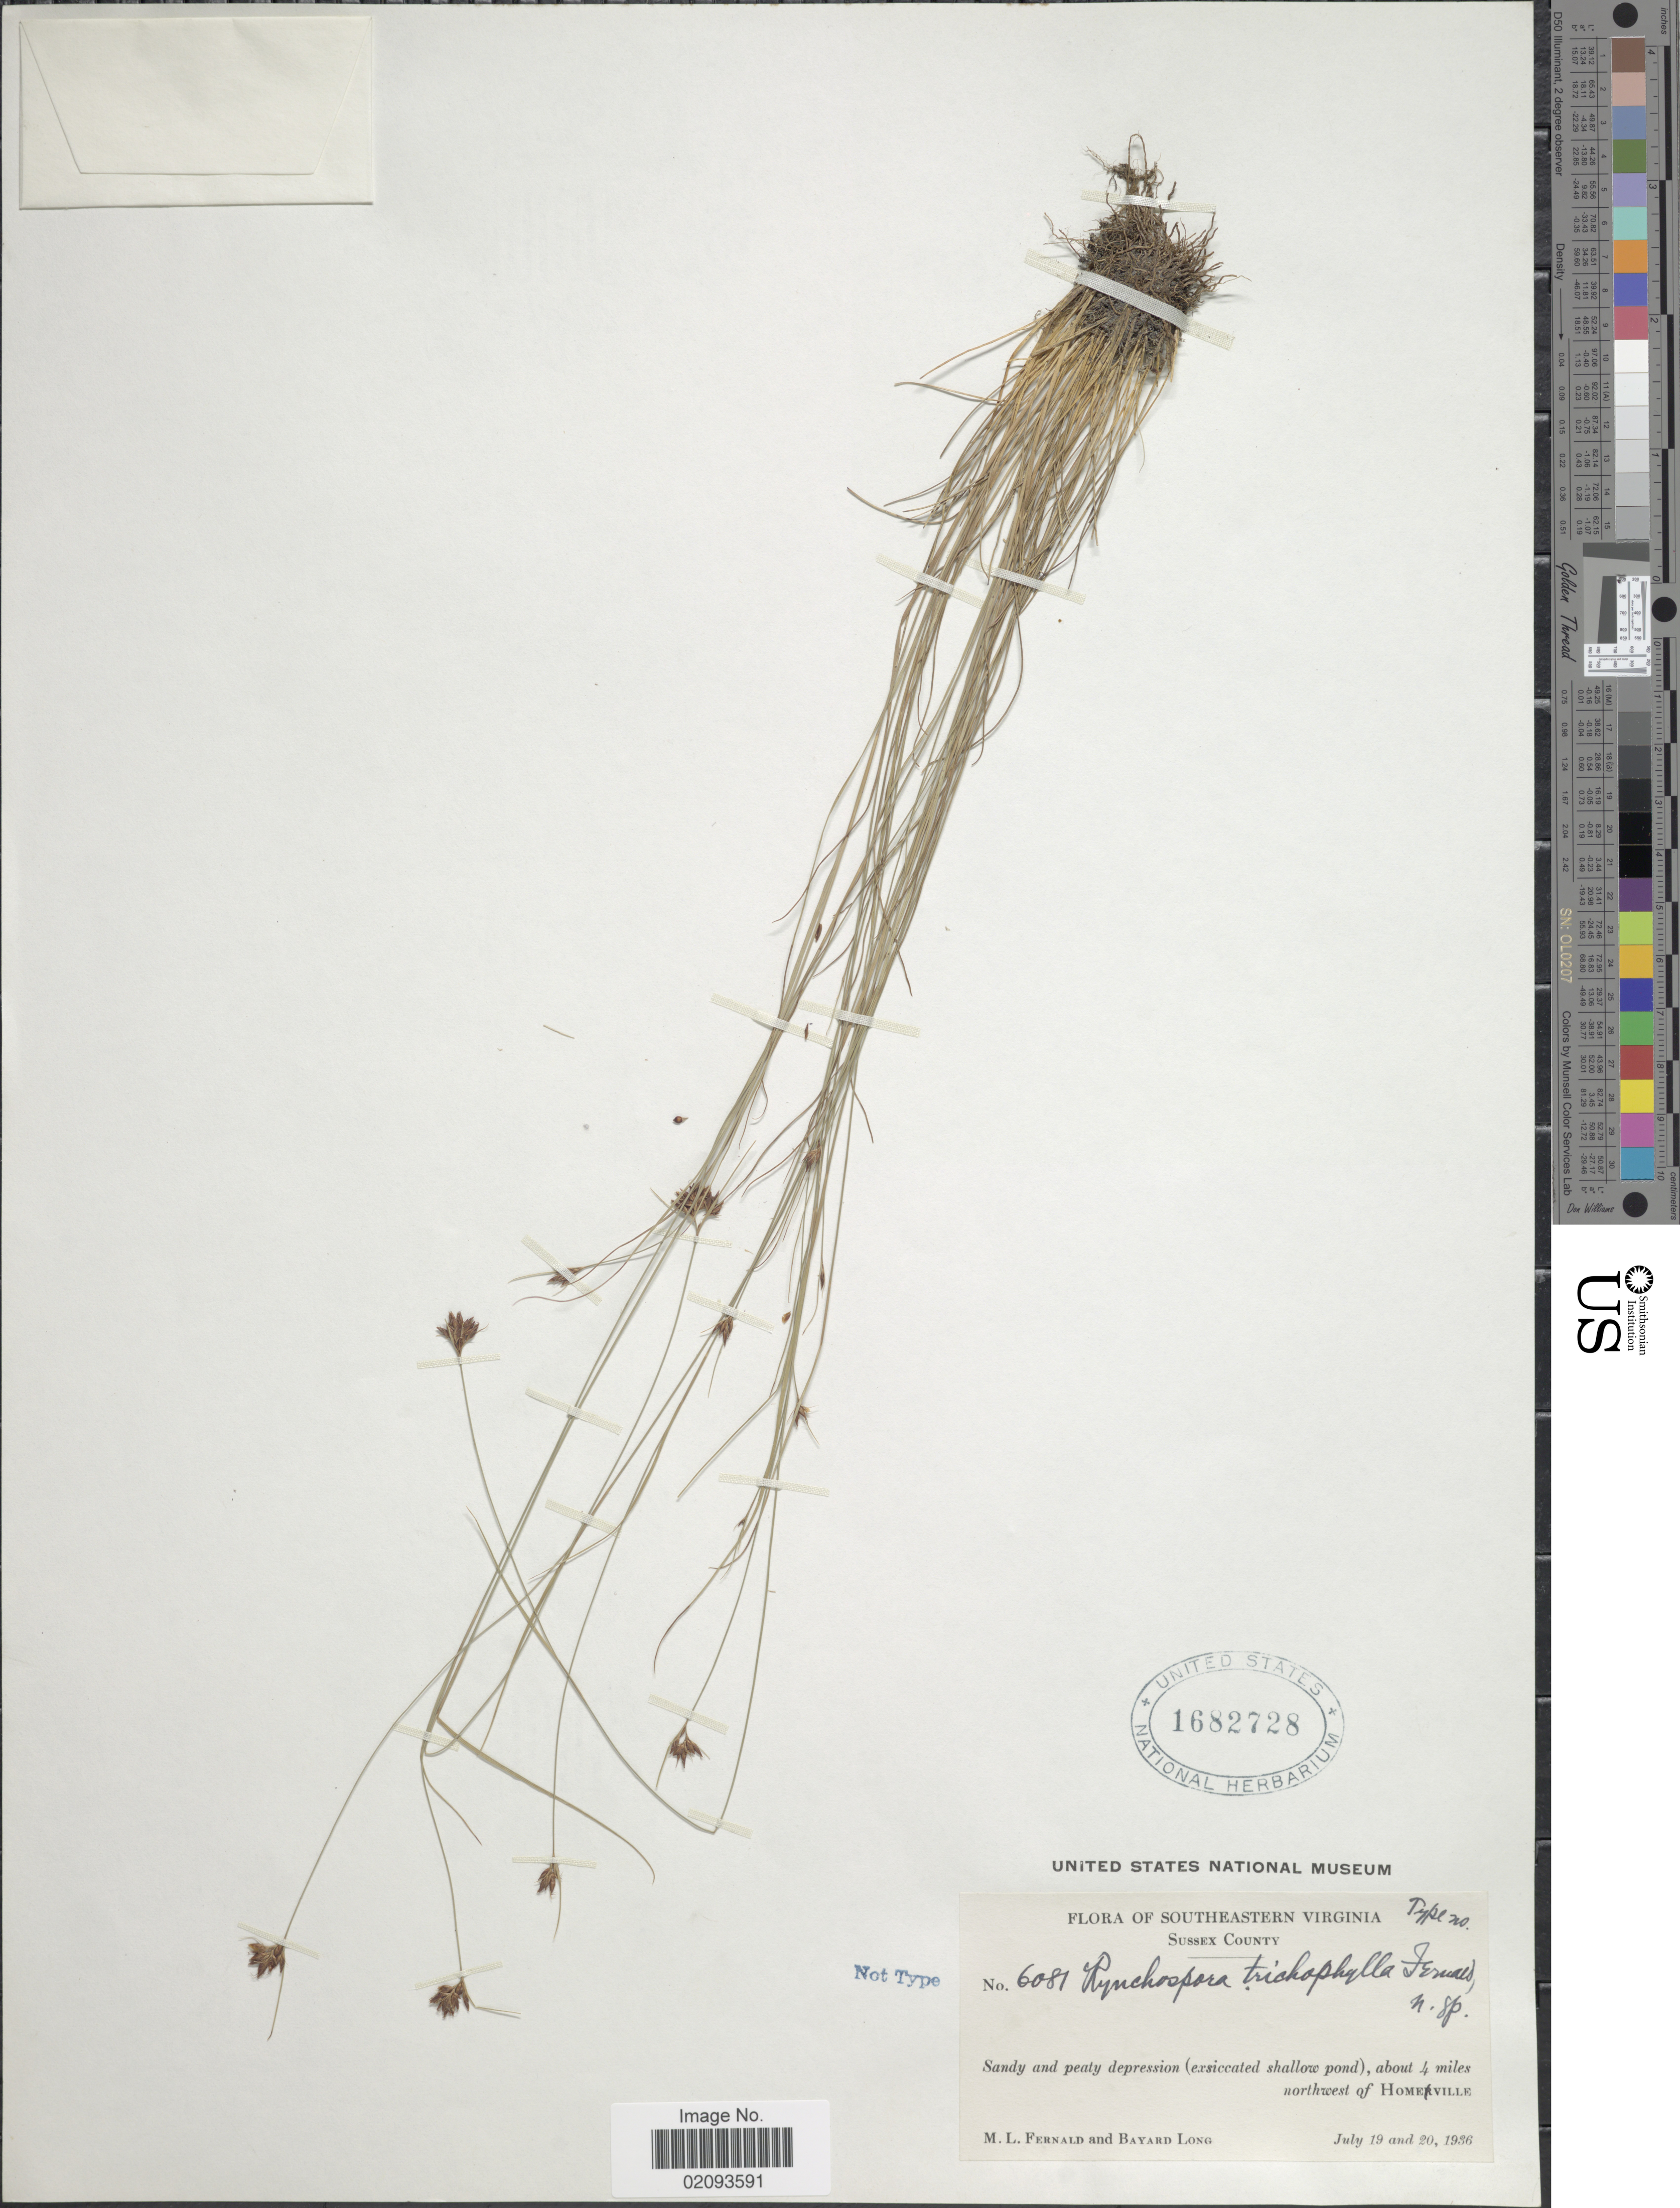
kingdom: Plantae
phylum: Tracheophyta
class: Liliopsida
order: Poales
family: Cyperaceae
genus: Rhynchospora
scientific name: Rhynchospora gracilenta A. Gray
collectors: M. L. Fernald & B. Long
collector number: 6081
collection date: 1936-07-19/1936-07-20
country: United States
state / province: Virginia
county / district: Sussex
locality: Southeastern Virginia. Sussex County. Sandy and peaty depression (exsiccated shallow pond), about 4 miles northwest of Homeville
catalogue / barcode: US 1682728